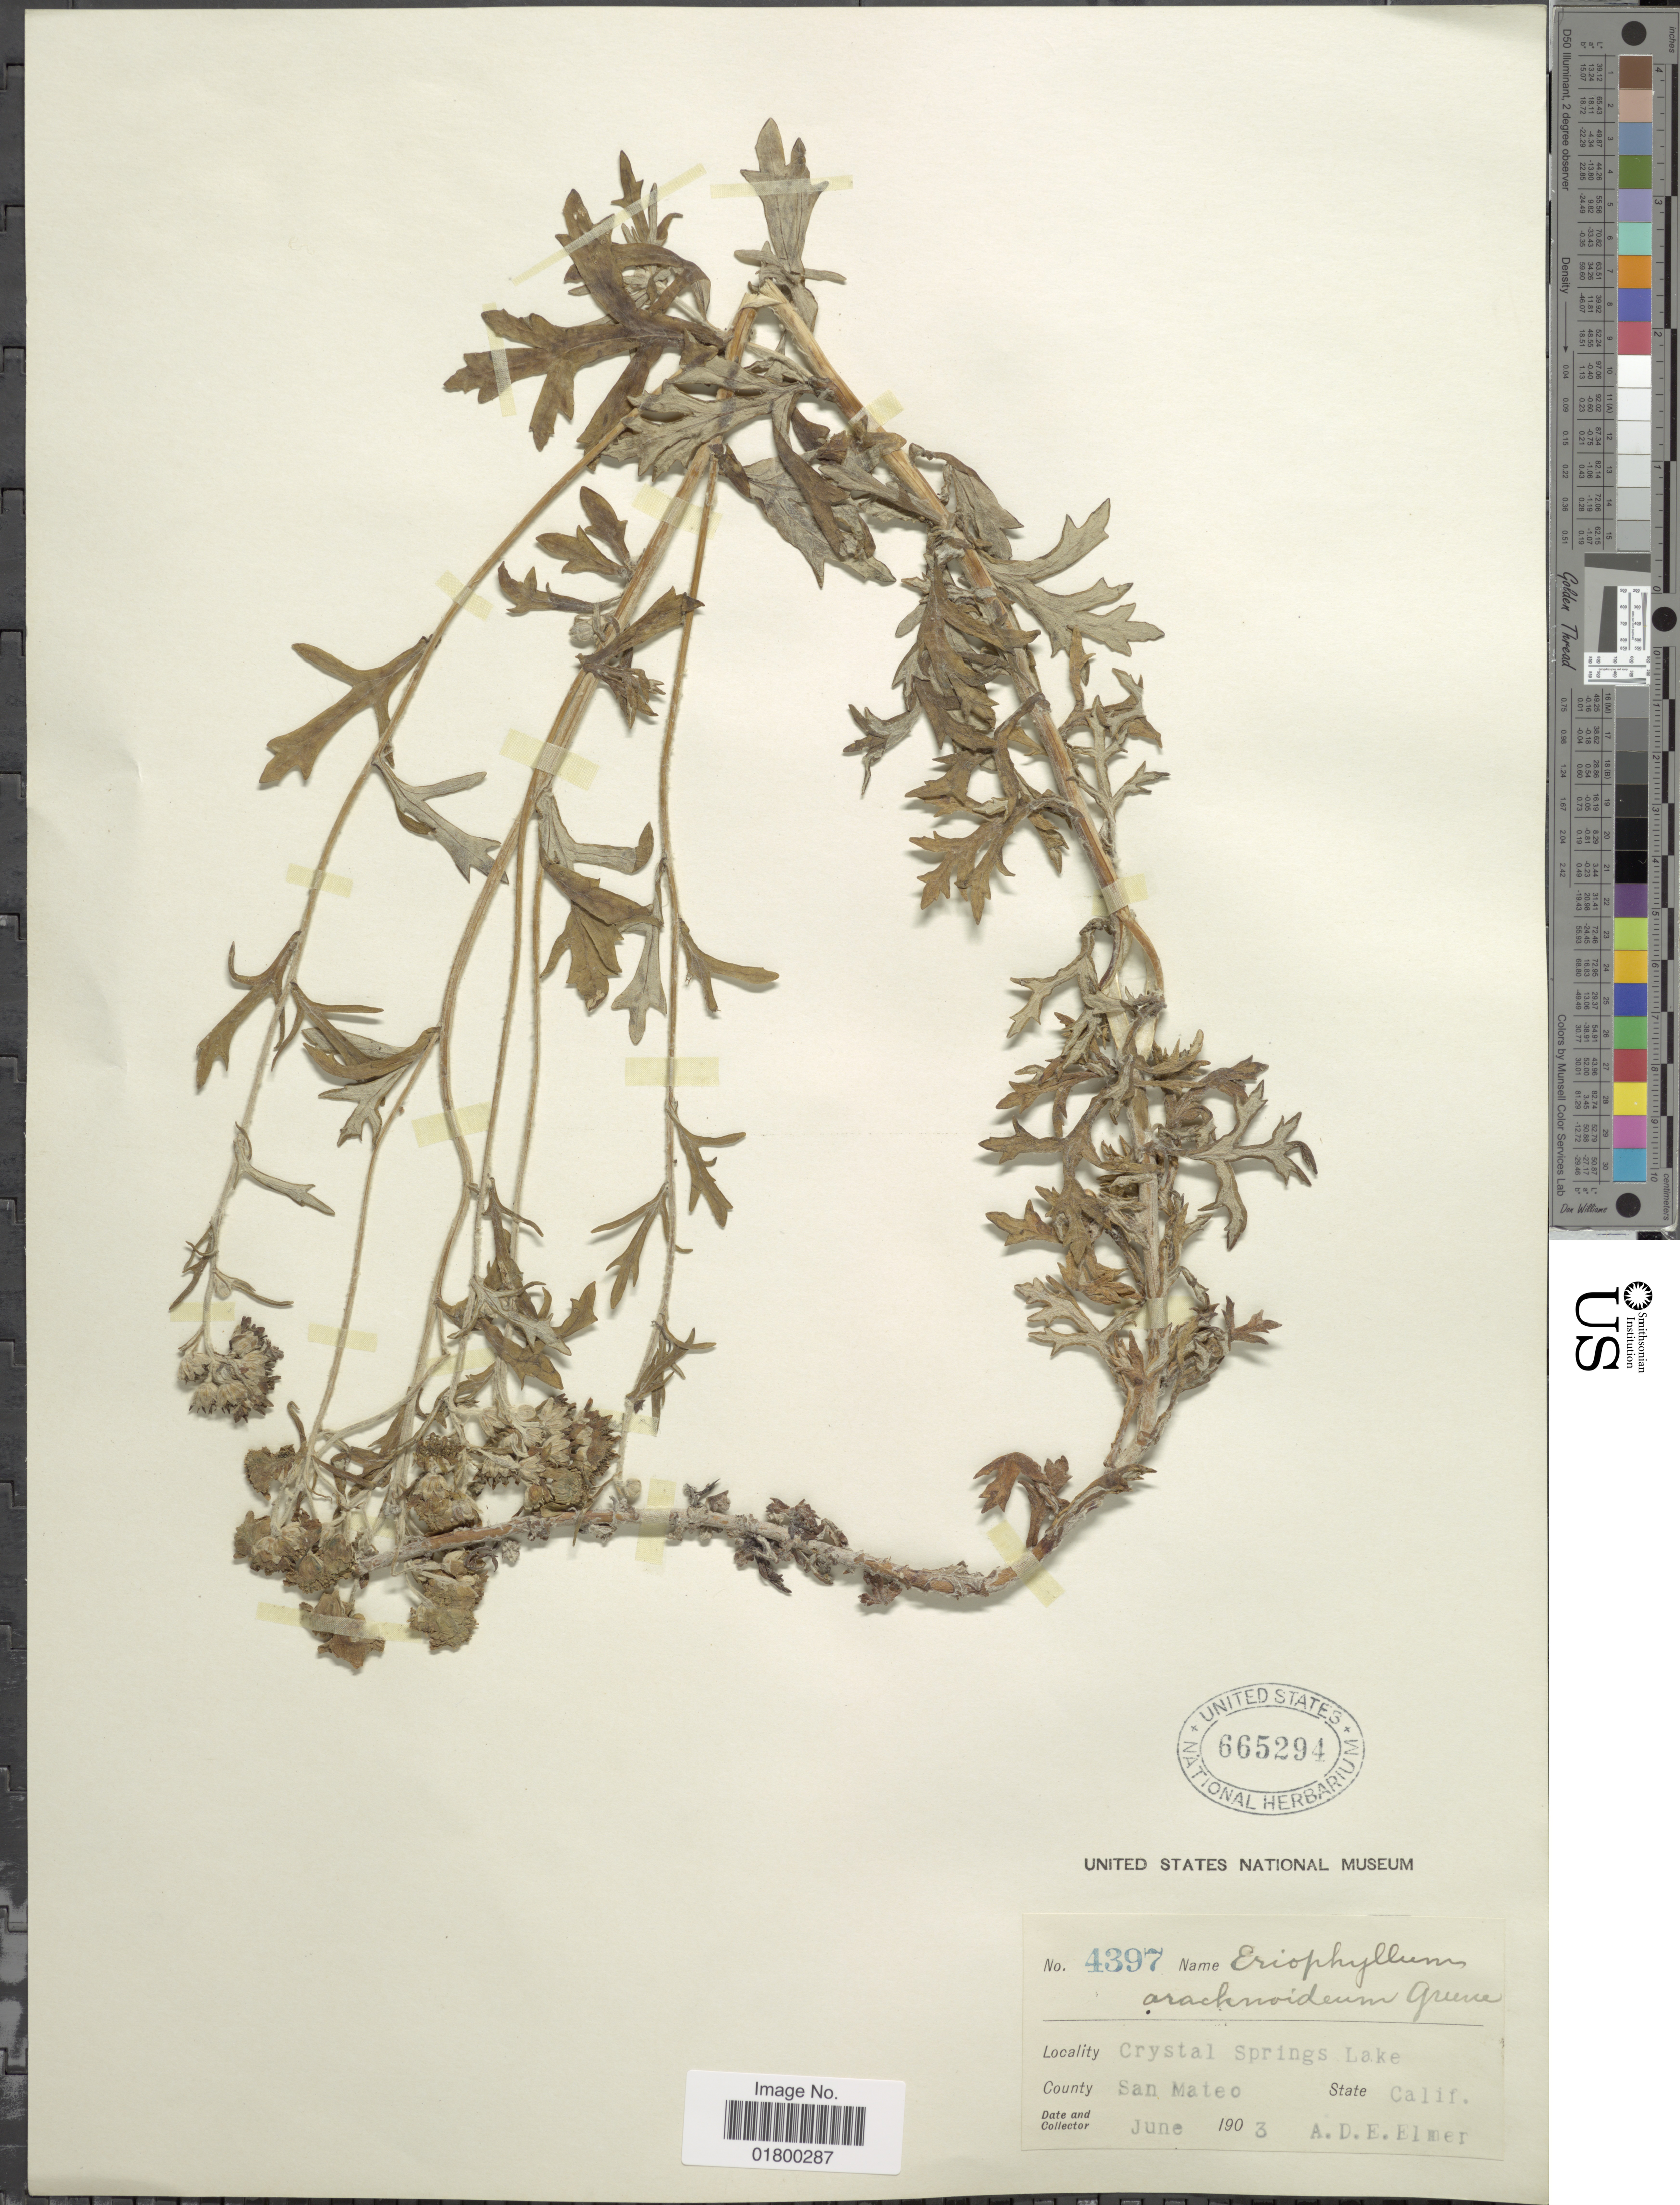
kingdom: Plantae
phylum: Tracheophyta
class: Magnoliopsida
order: Asterales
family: Asteraceae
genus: Eriophyllum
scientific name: Eriophyllum lanatum var. arachnoideum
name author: (Fisch. & Avé-Lall.) Jeps.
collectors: A. D. E. Elmer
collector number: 4397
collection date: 1903-06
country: United States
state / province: California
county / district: San Mateo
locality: Crystal Springs Lake, County San Mateo, State Calif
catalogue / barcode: US 665294